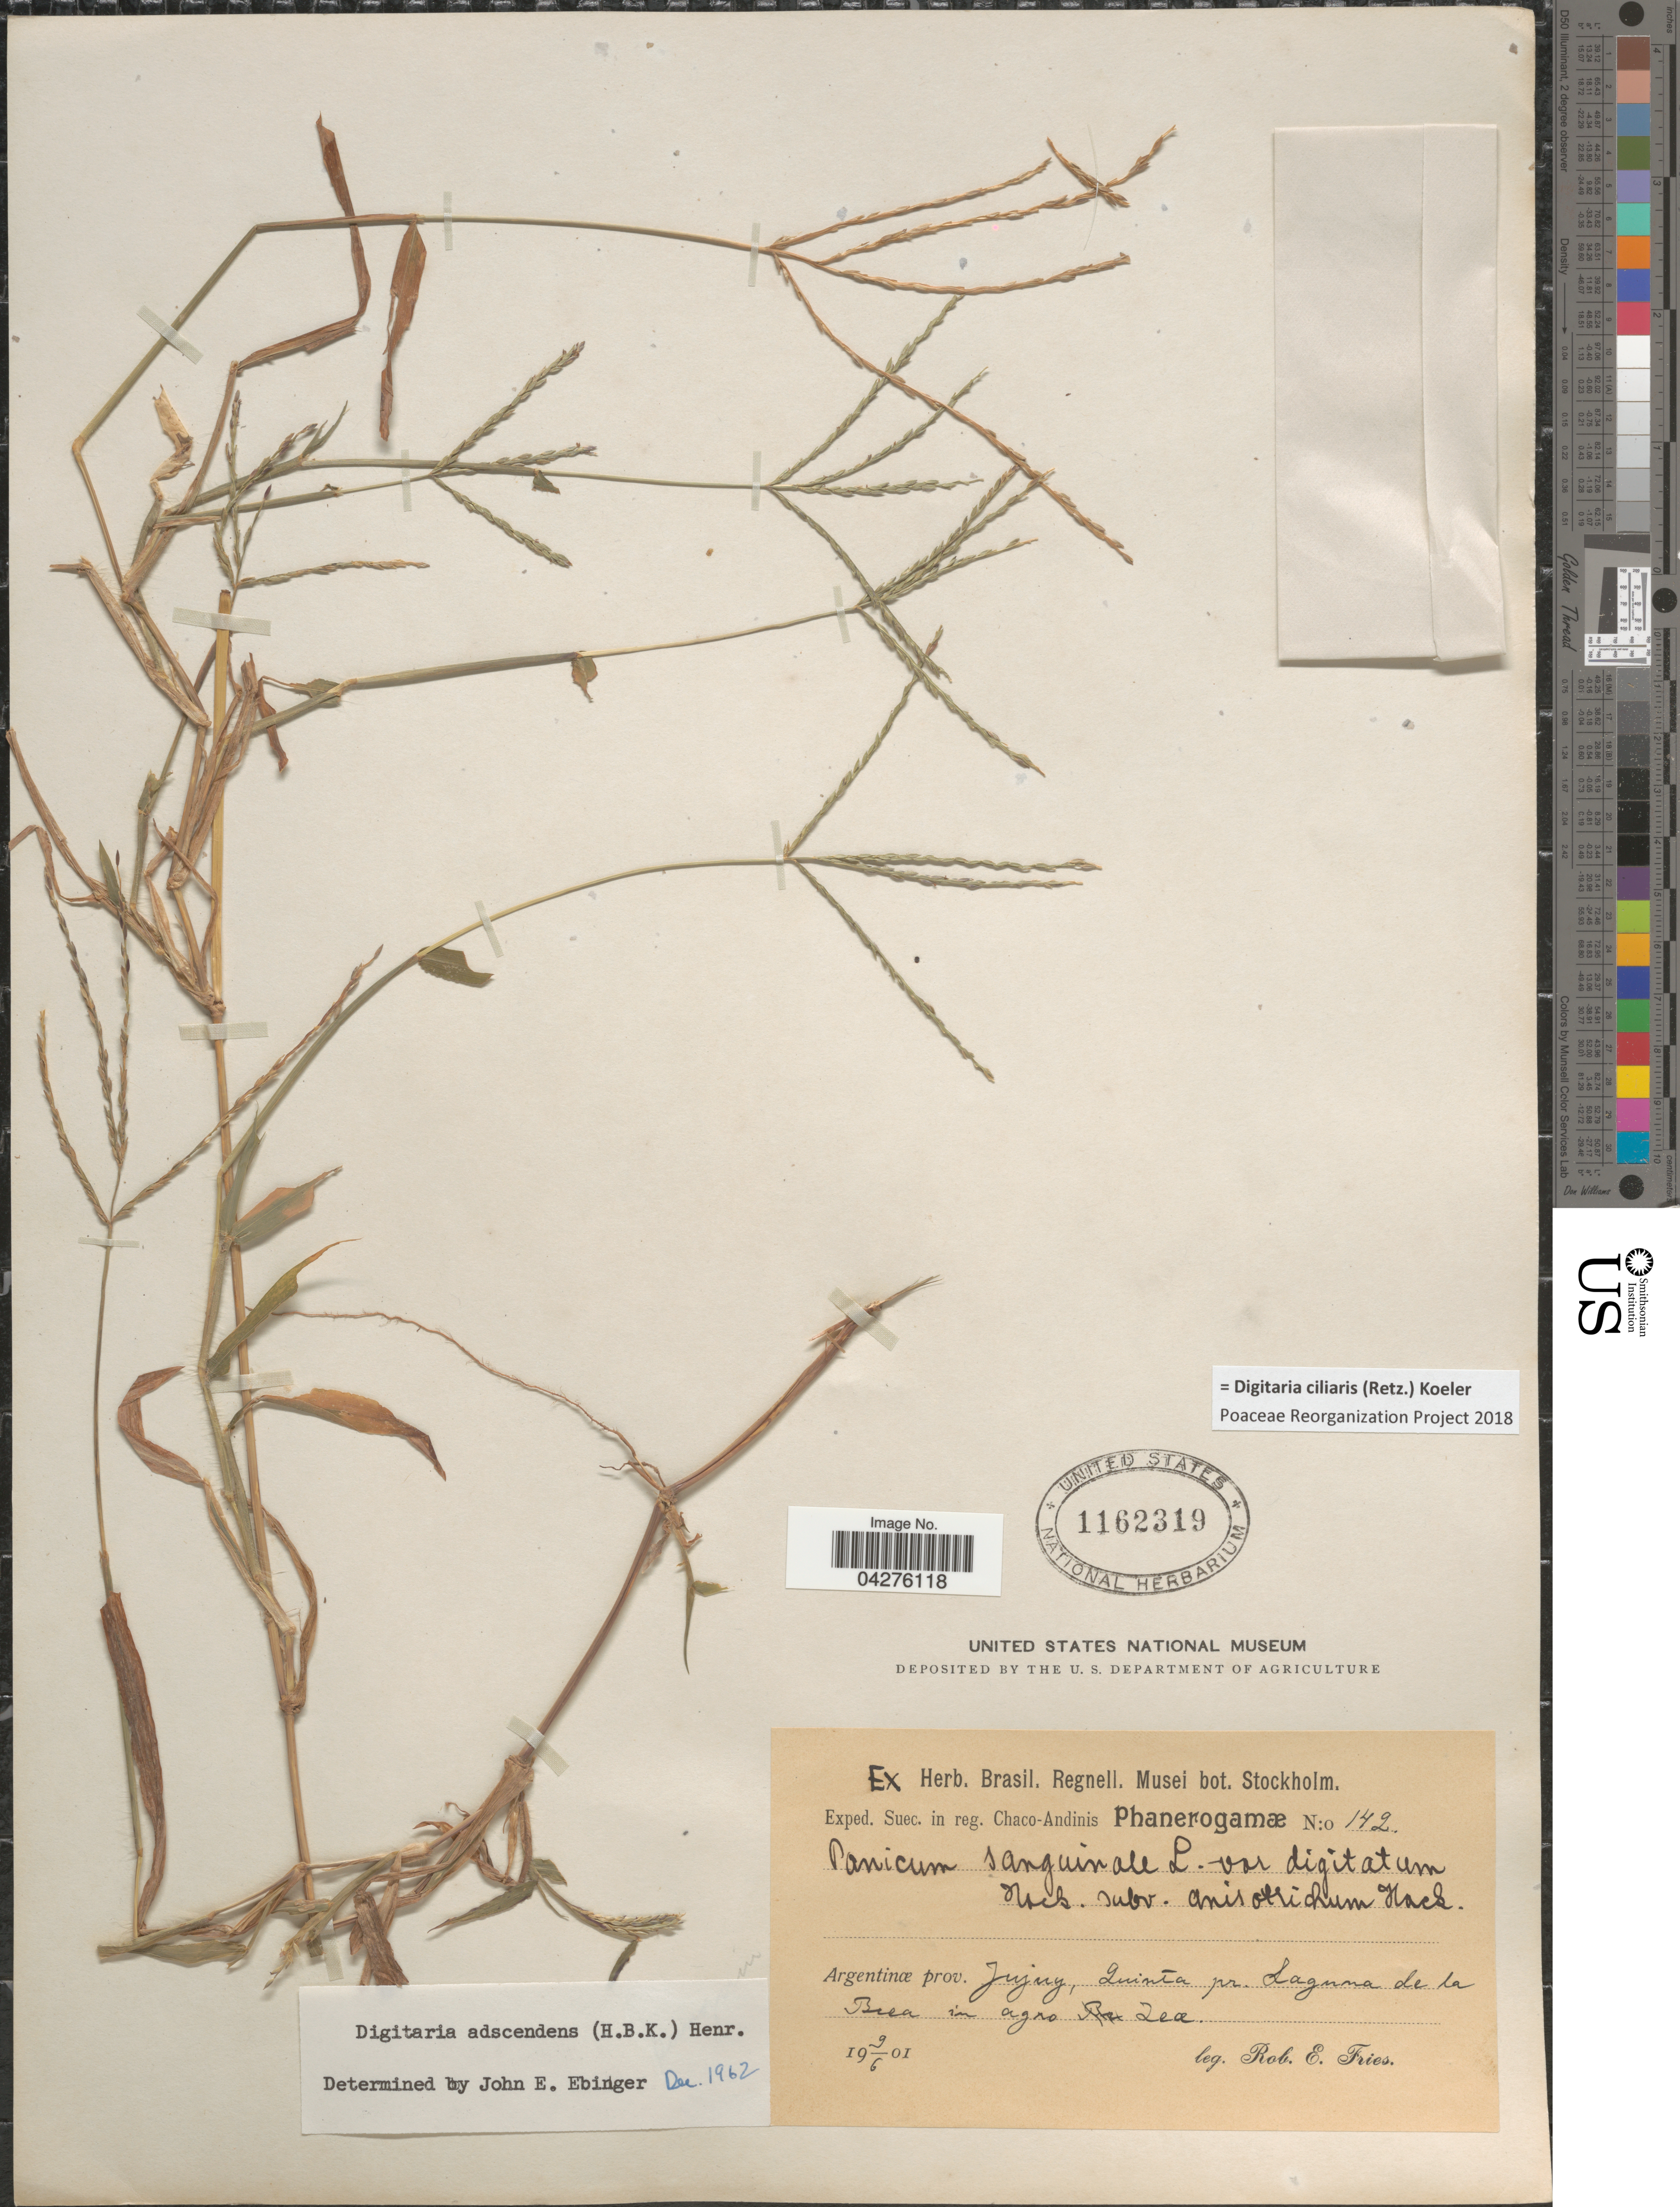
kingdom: Plantae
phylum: Tracheophyta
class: Liliopsida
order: Poales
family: Poaceae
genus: Digitaria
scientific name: Digitaria ciliaris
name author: (Retz.) Koeler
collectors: R. E. Fries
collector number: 142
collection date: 1901-06-09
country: Argentina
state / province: Jujuy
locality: Exped. Suec. in reg. Chaco-Andinis. Phanerogamæ [unsure placement] Quinta pr. Laguna de La Brea in agro Zea.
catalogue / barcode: US 1162319